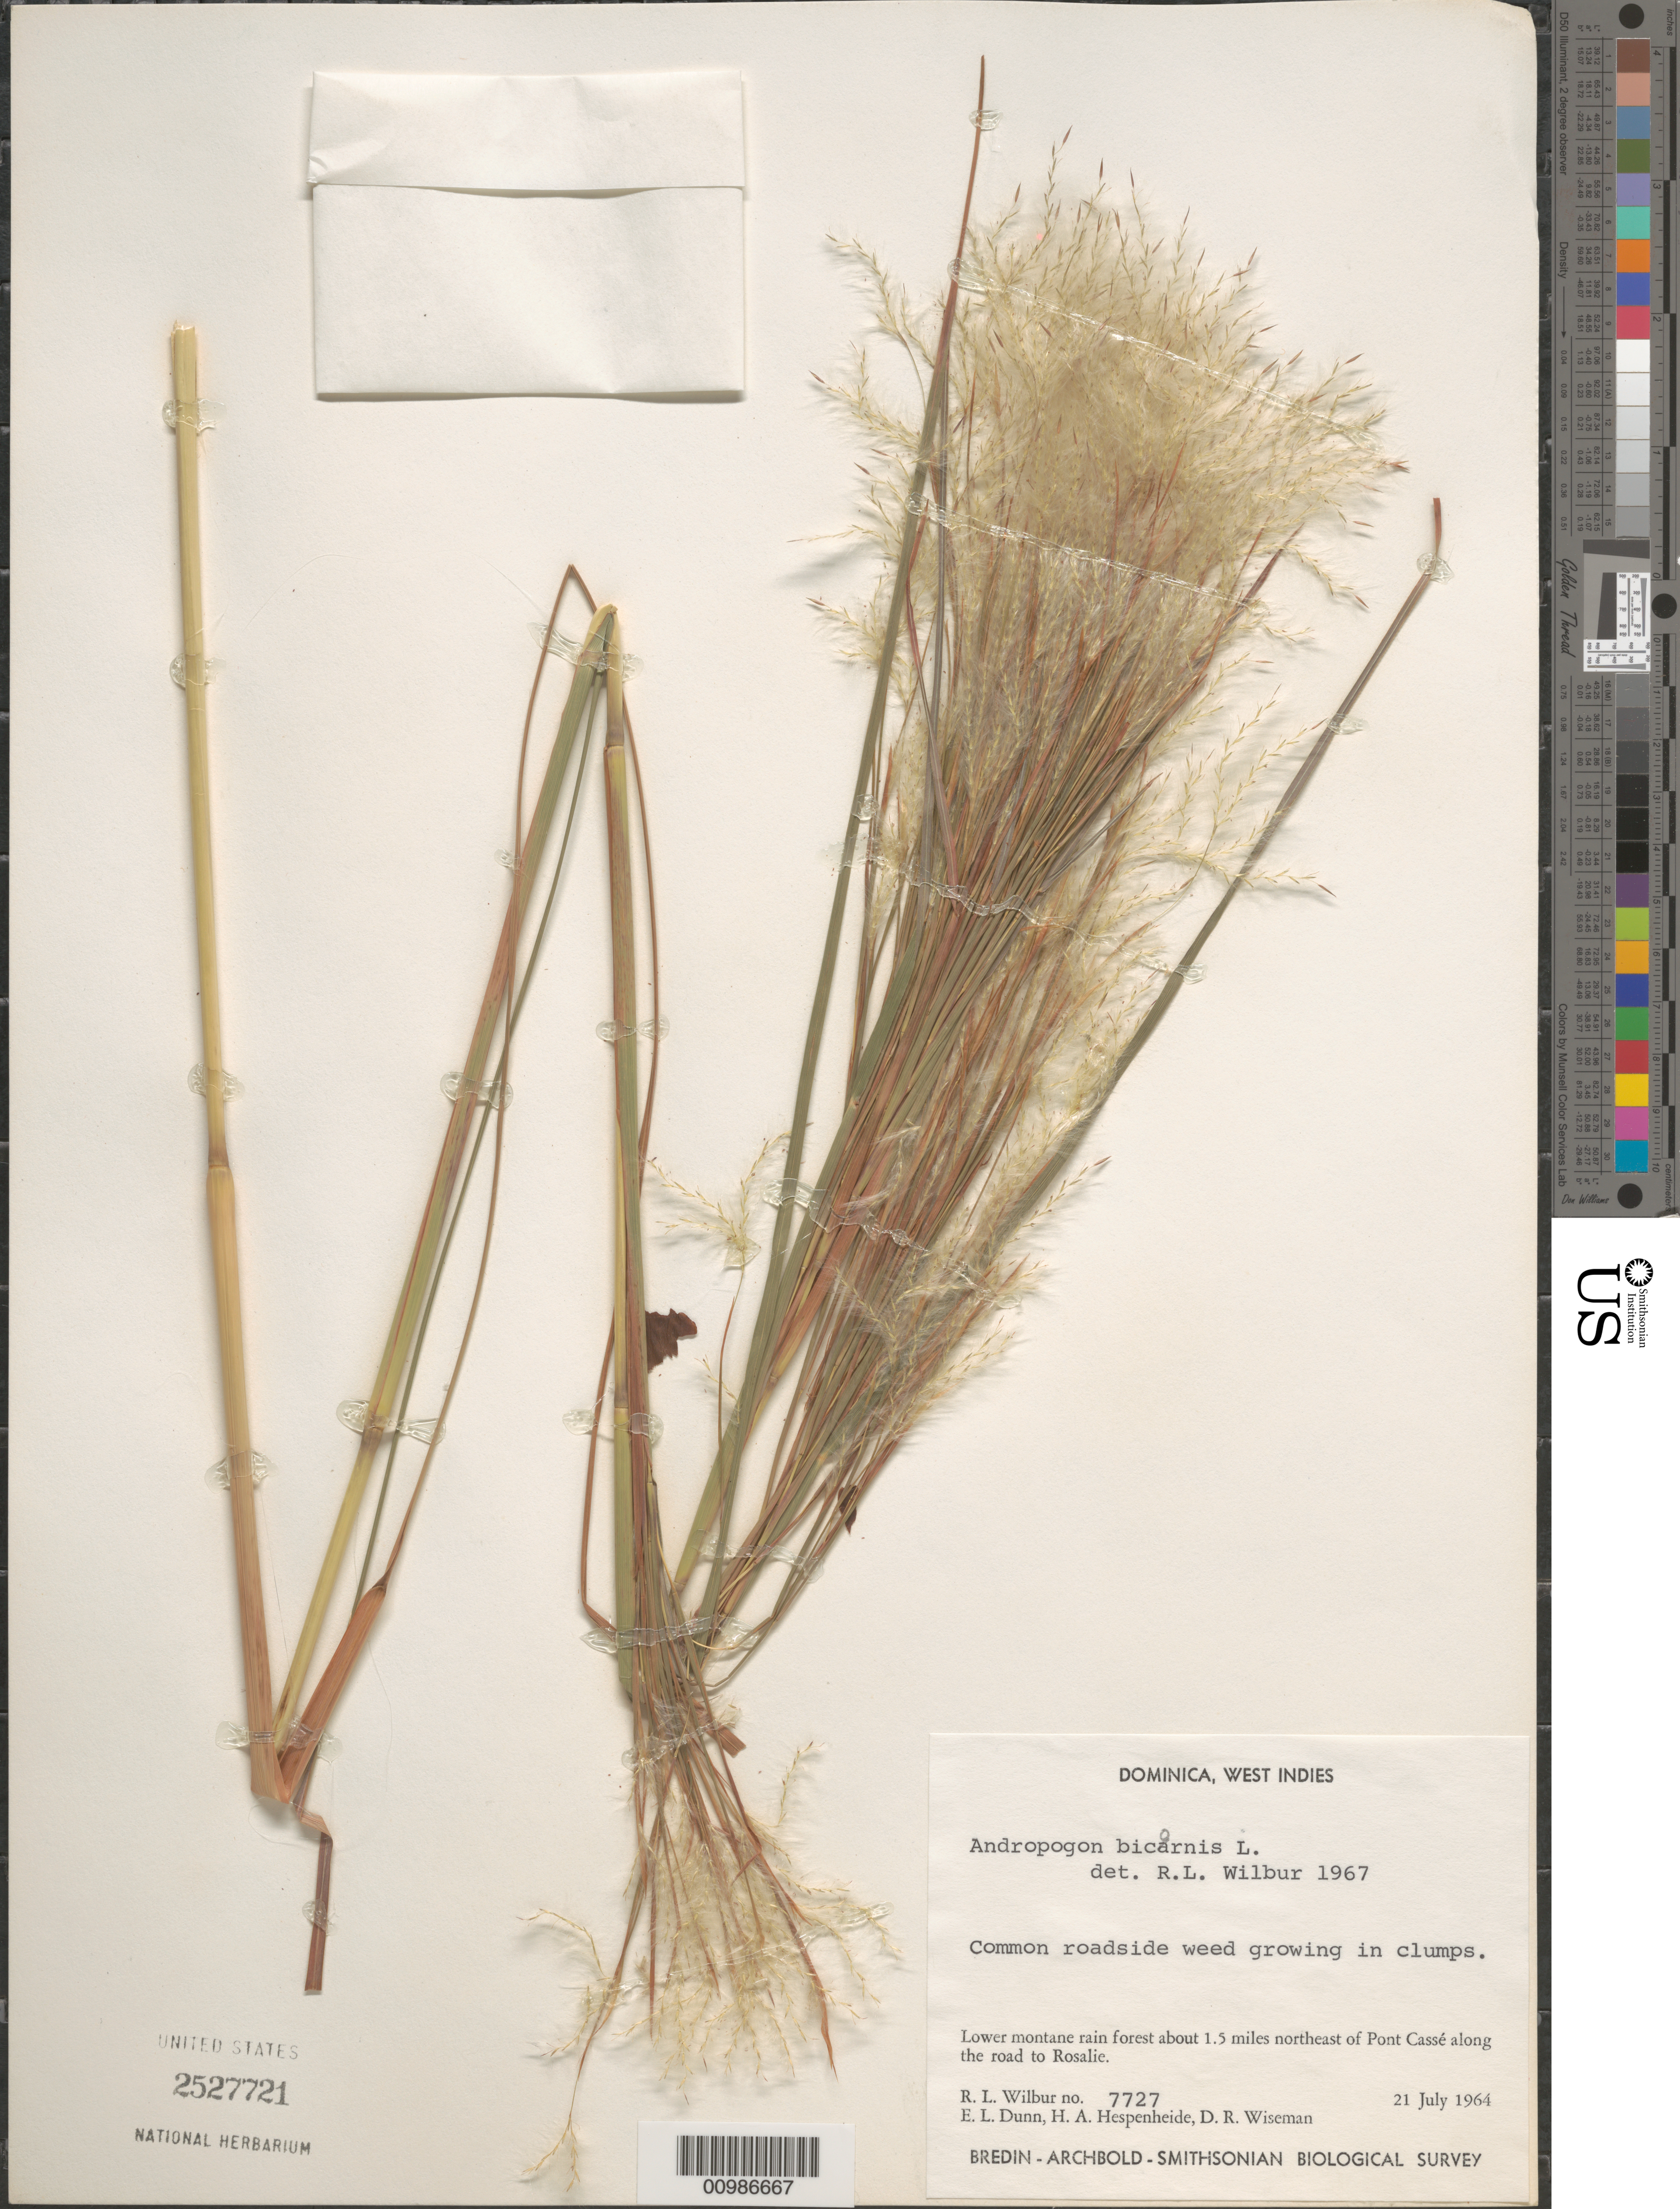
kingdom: Plantae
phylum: Tracheophyta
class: Liliopsida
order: Poales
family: Poaceae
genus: Andropogon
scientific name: Andropogon bicornis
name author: L.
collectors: R. L. Wilbur, E. Dunn, H. A. Hespenheide & D. R. Wiseman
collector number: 7727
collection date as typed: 21 Jul 1964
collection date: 1964-07-21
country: Dominica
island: Dominica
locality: About 1.5 miles northeast of Pont Casse.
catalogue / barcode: US 2527721